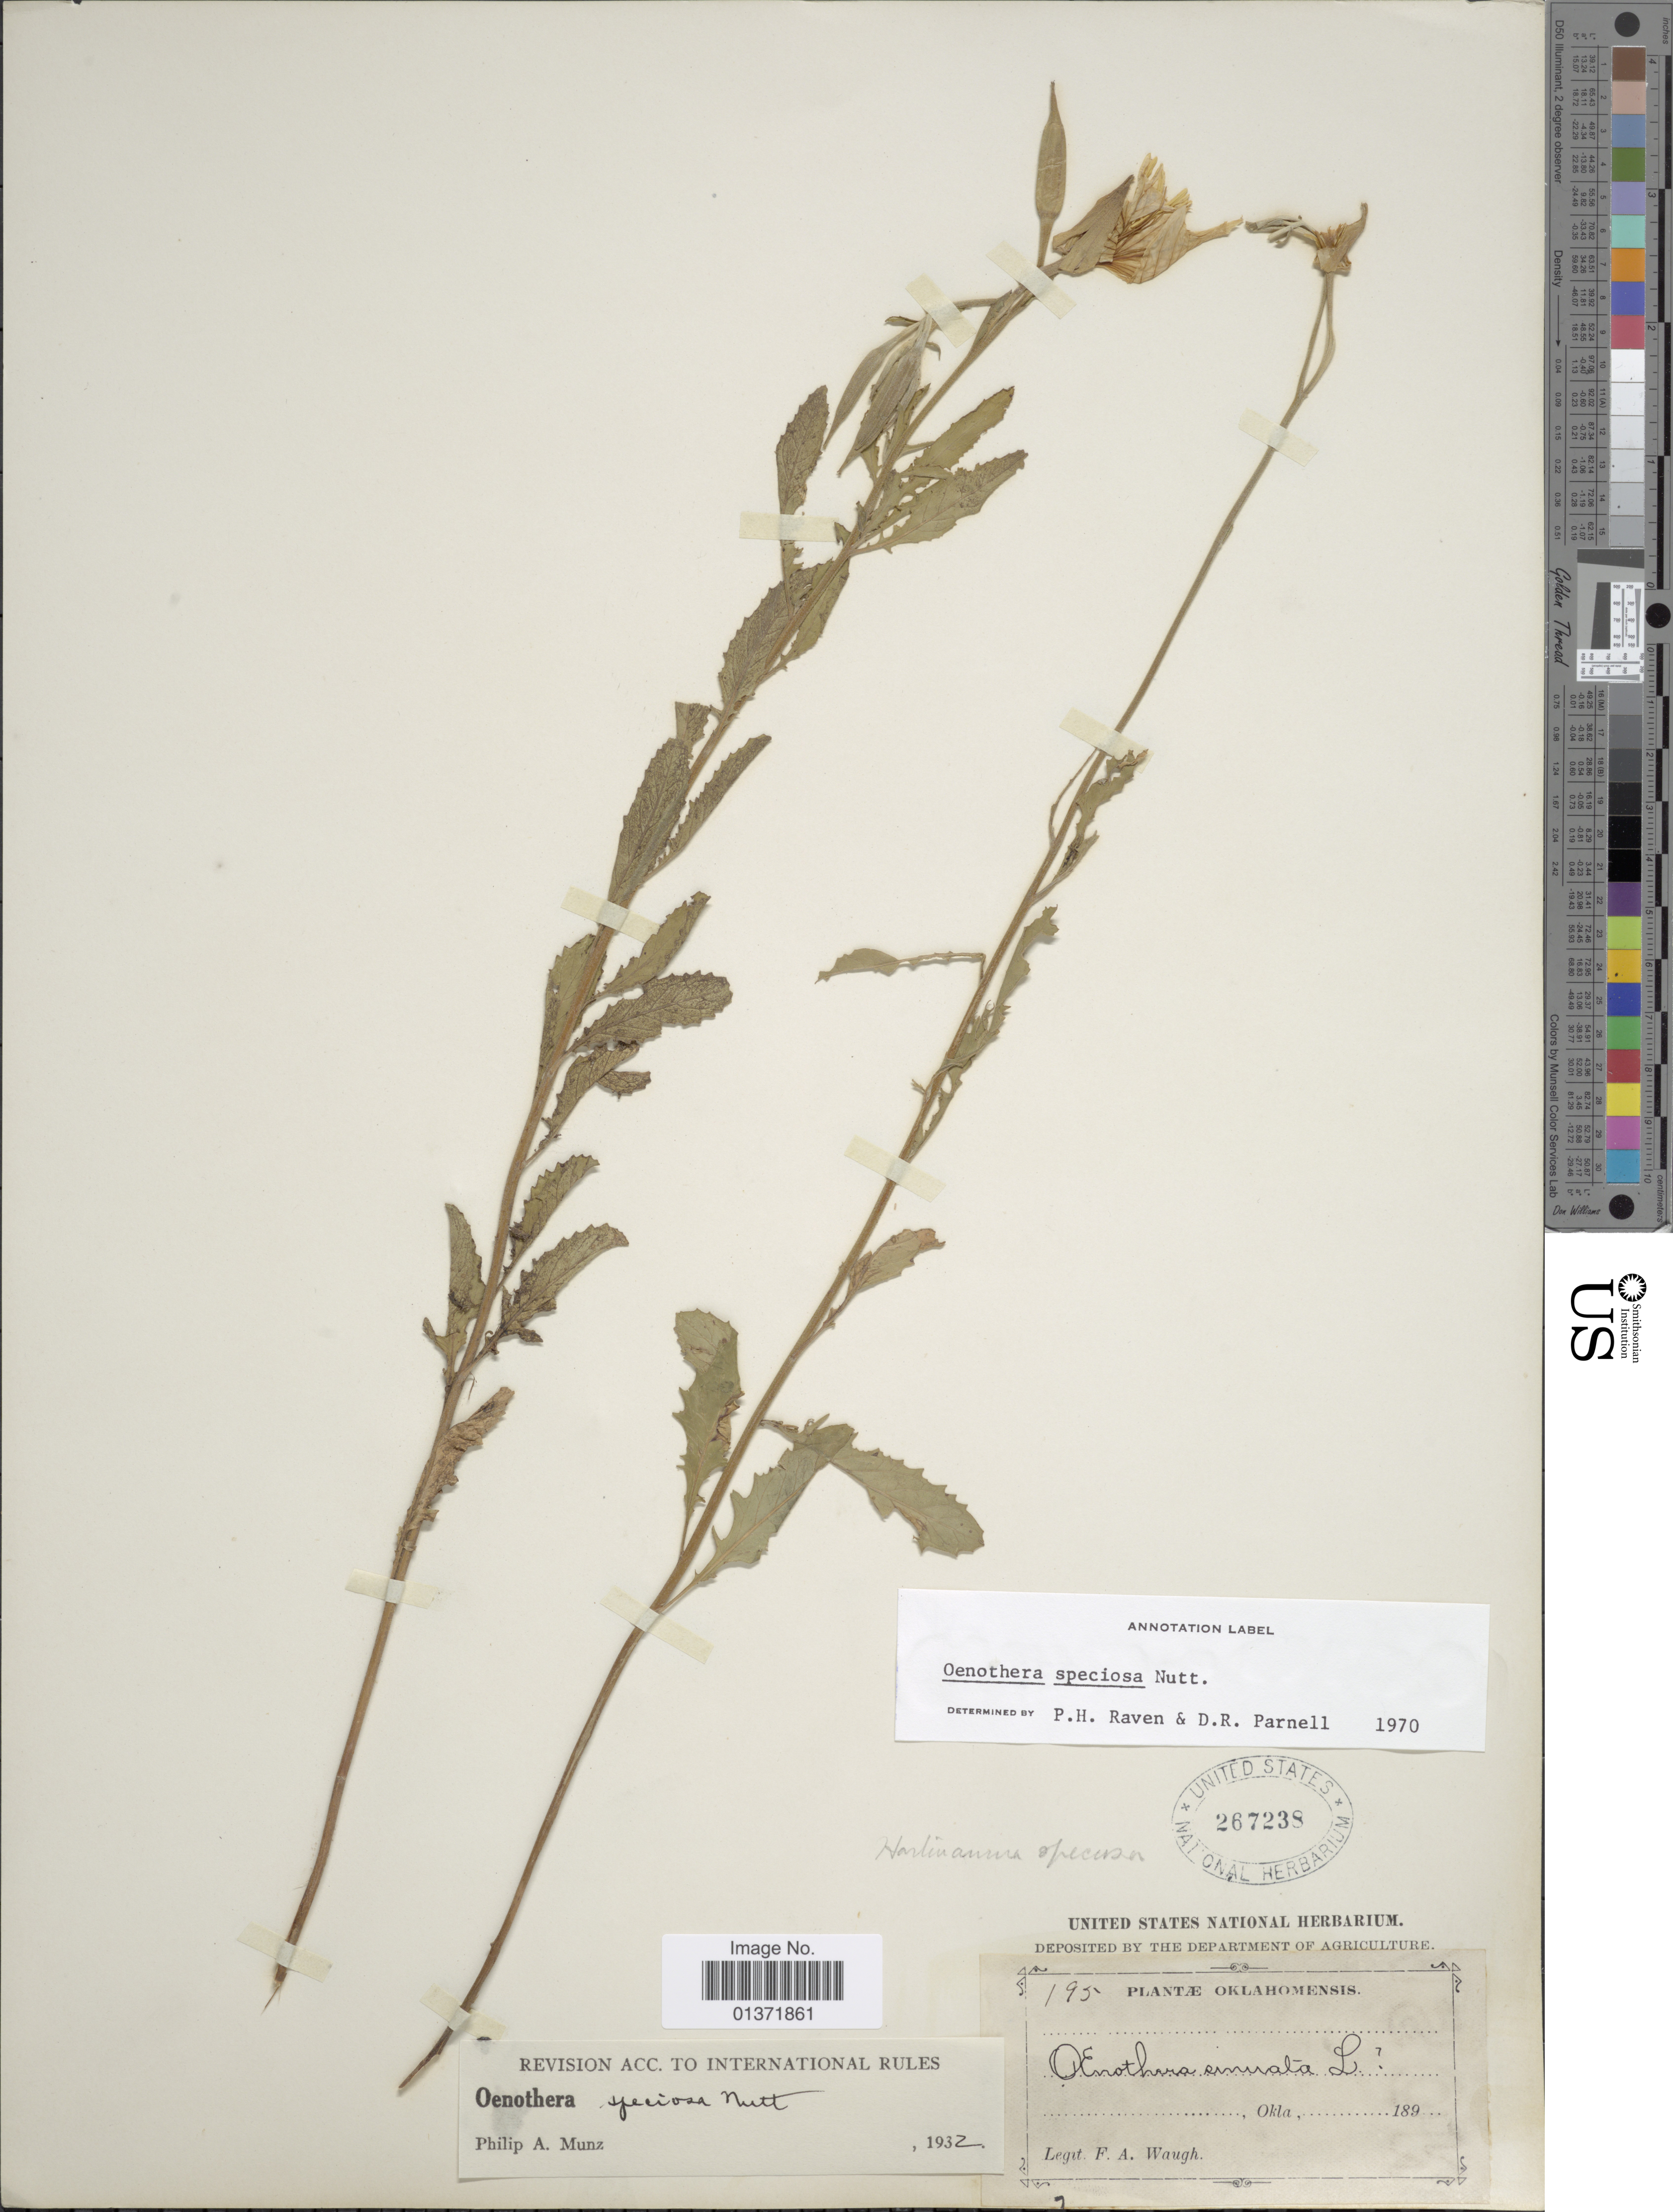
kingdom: Plantae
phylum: Tracheophyta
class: Magnoliopsida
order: Myrtales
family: Onagraceae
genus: Oenothera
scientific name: Oenothera speciosa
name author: Nutt.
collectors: F. Waugh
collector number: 195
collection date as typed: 189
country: United States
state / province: Oklahoma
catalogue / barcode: US 267238